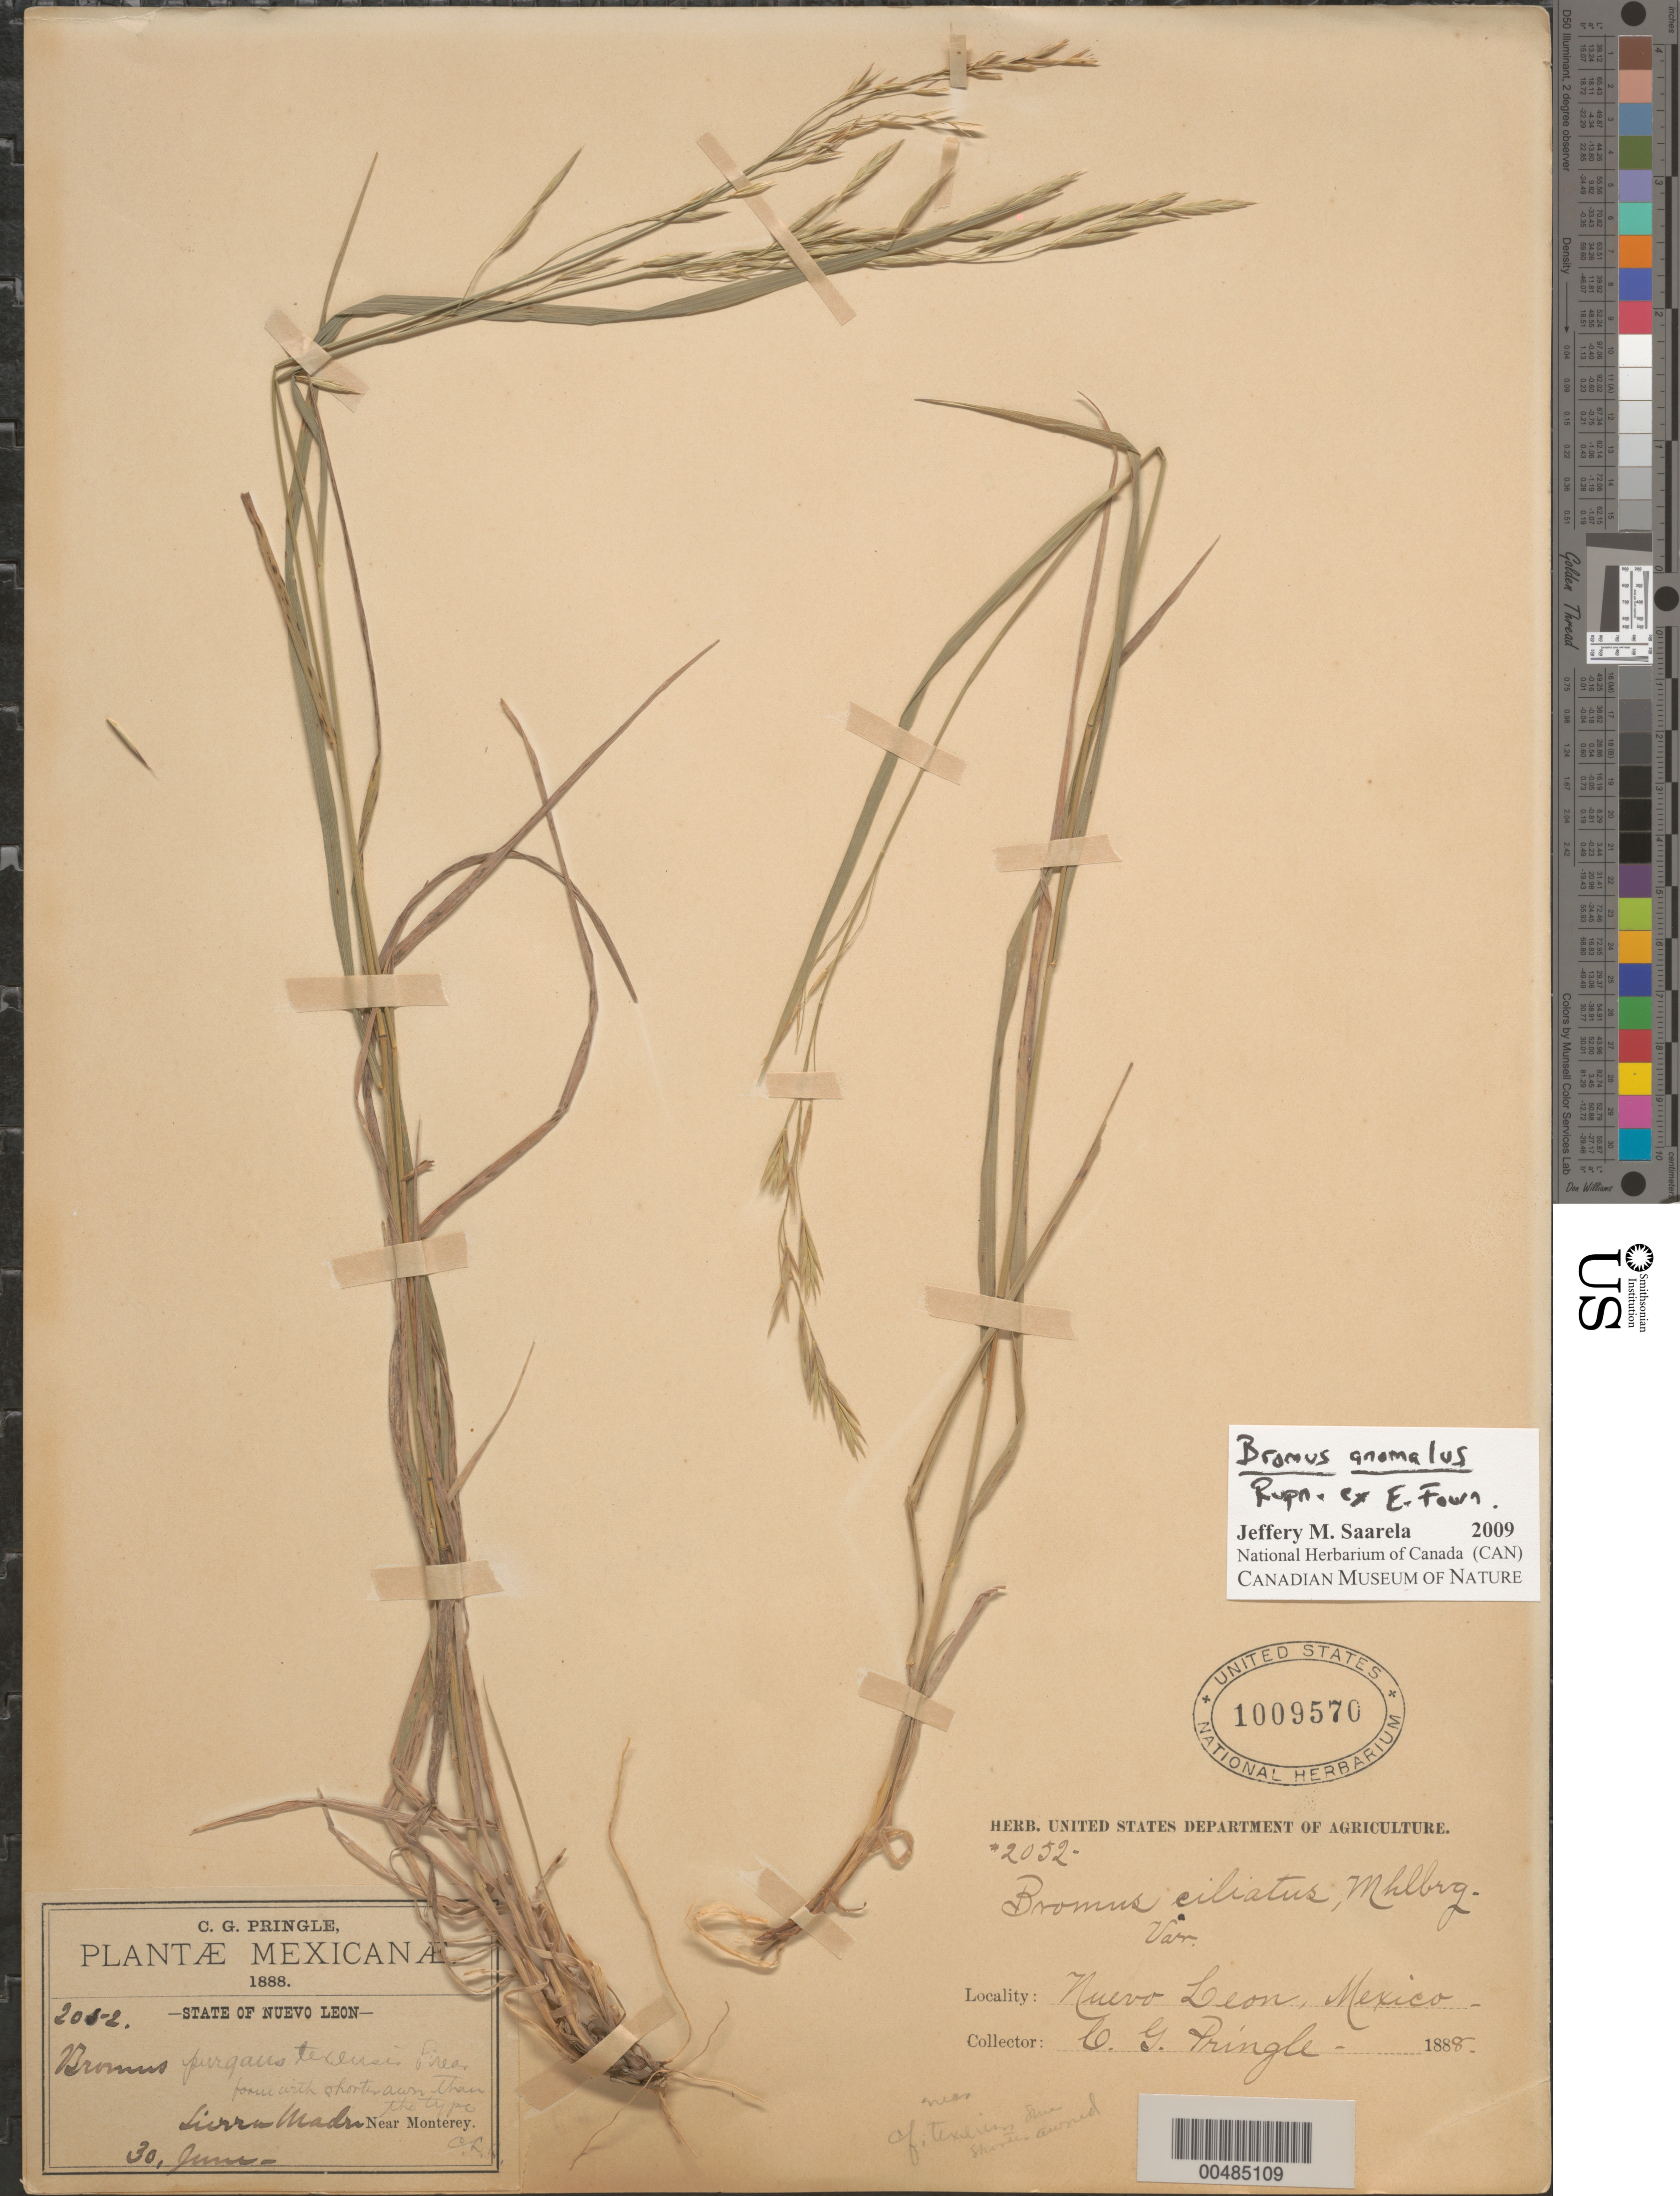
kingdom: Plantae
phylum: Tracheophyta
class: Liliopsida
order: Poales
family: Poaceae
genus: Bromus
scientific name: Bromus anomalus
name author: Rupr. ex E. Fourn.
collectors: C. G. Pringle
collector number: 2052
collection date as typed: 30 Jun 1888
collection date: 1888-06-30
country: Mexico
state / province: Nuevo León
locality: Sierra Madre, near Monterey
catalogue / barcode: US 1009570